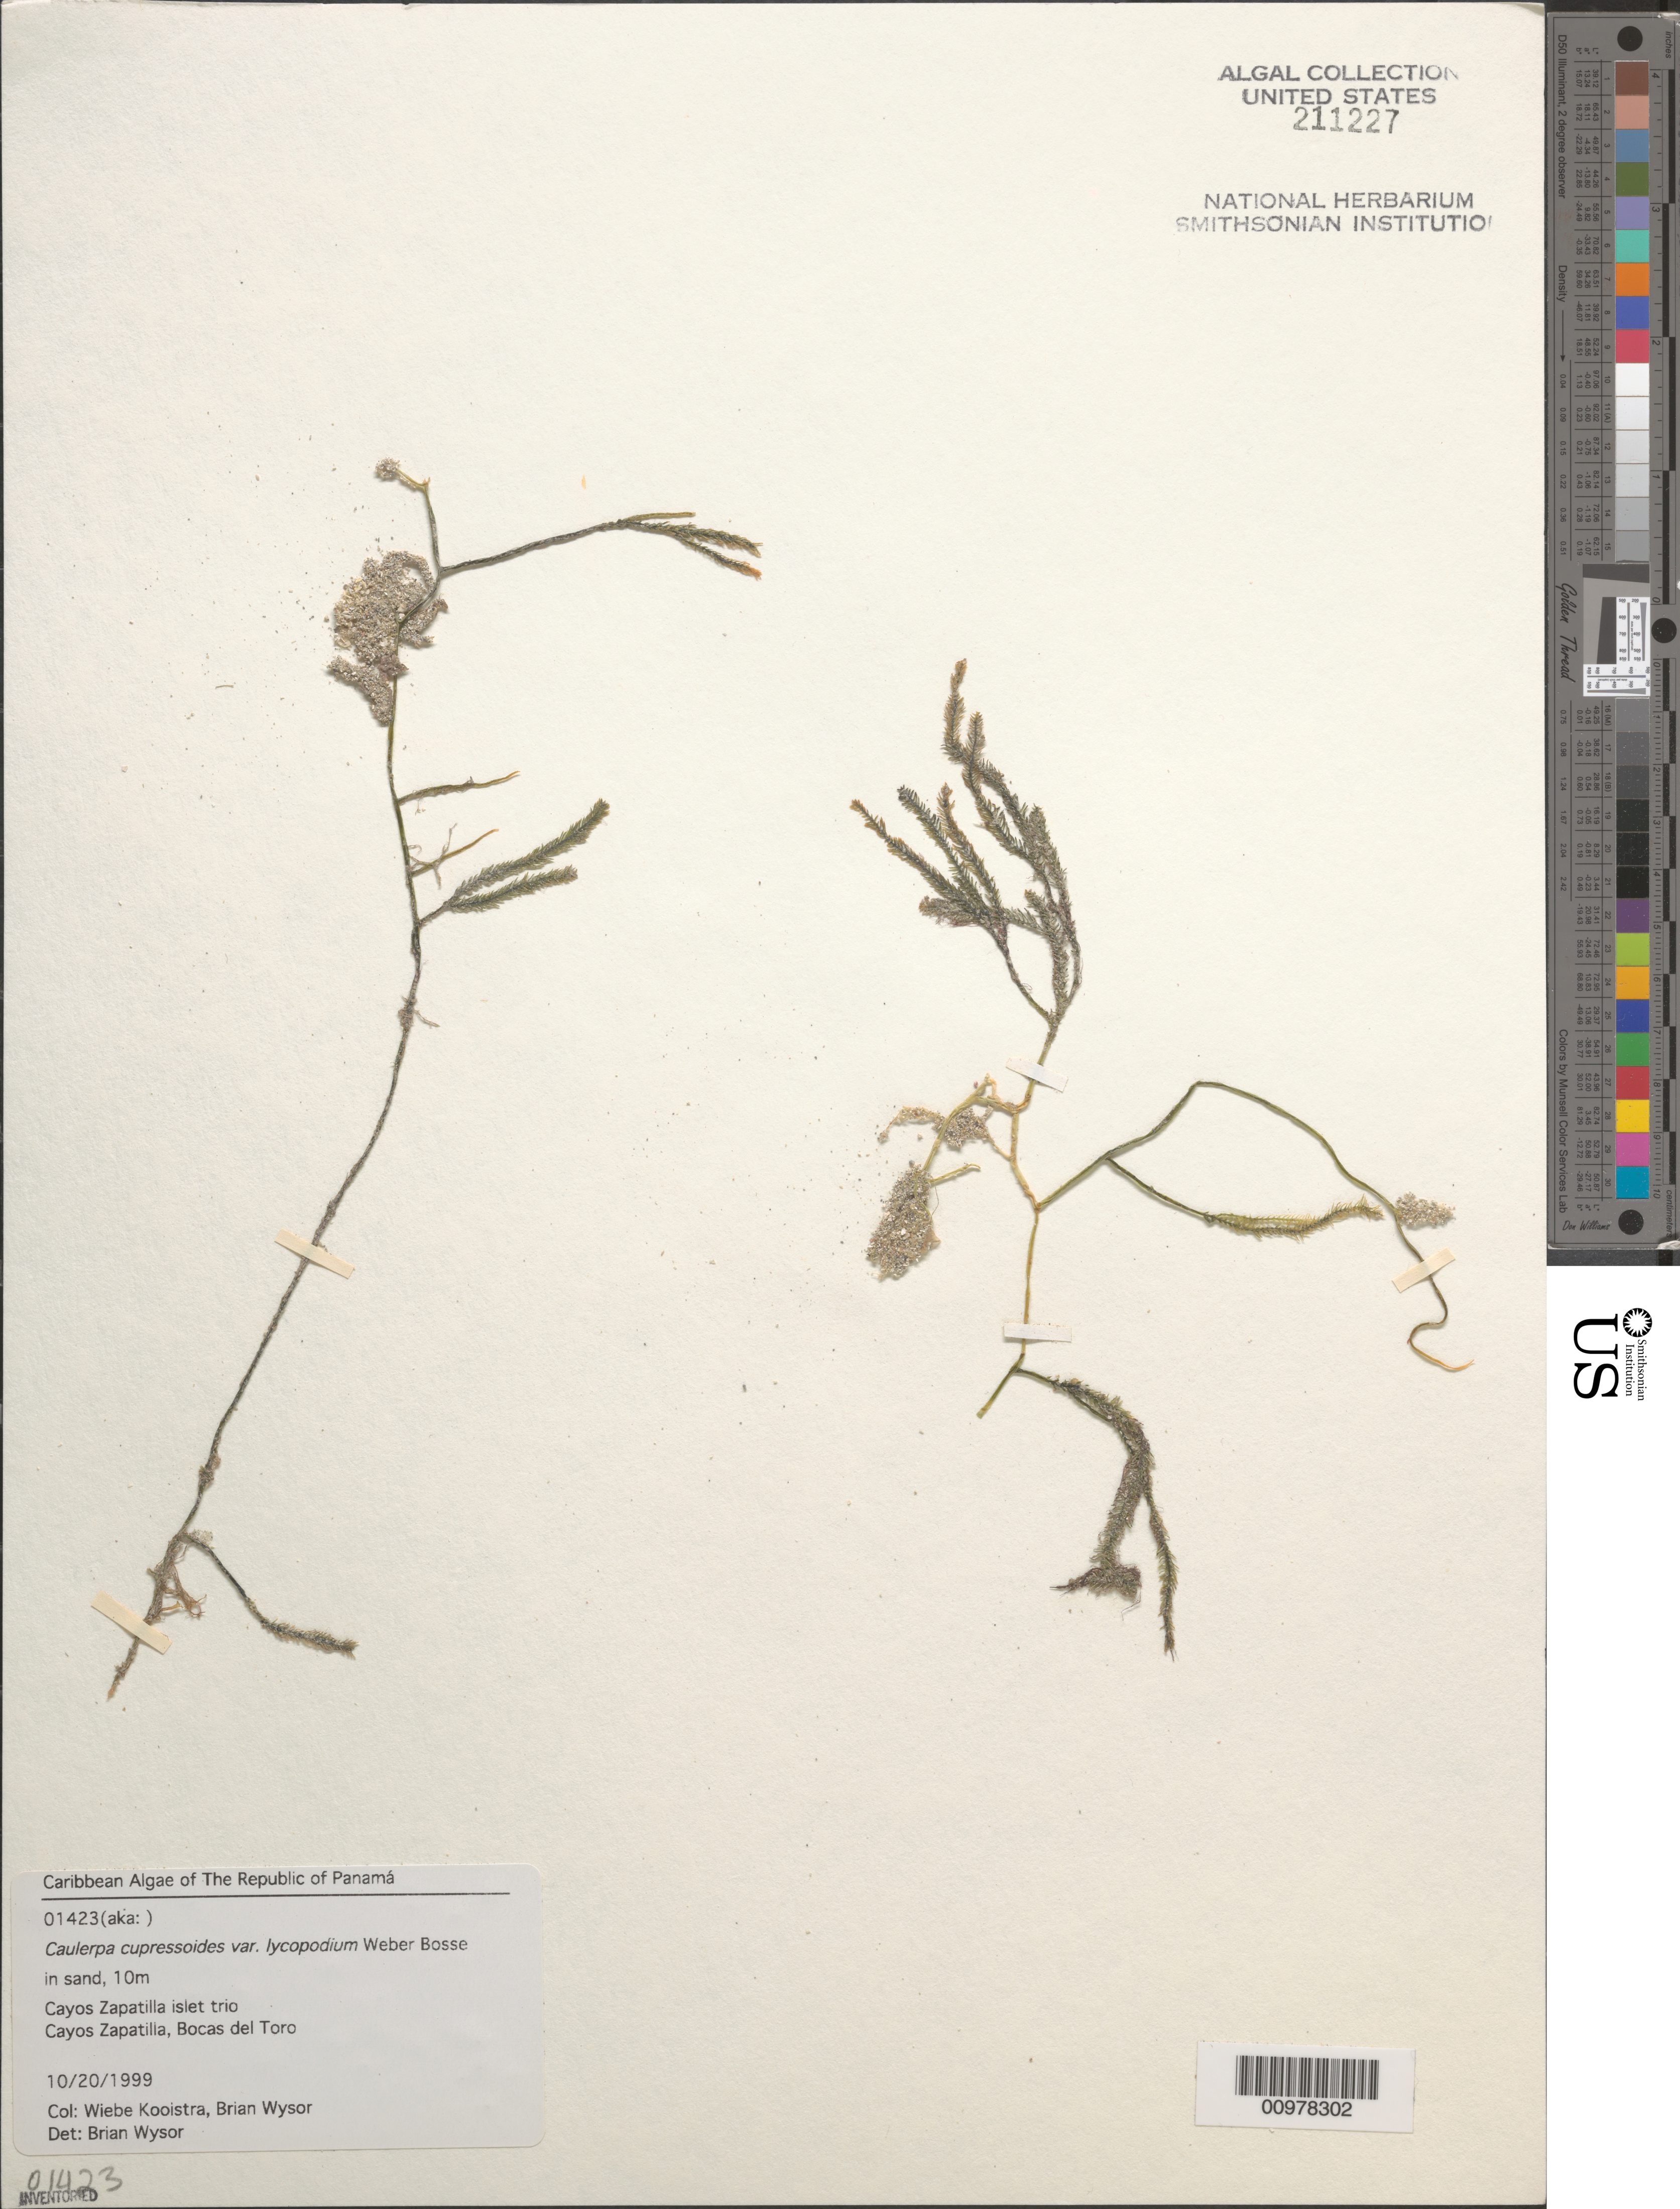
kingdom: Plantae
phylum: Chlorophyta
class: Ulvophyceae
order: Bryopsidales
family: Caulerpaceae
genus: Caulerpa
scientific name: Caulerpa cupressoides var. lycopodium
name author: Weber Bosse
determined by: Wysor, B.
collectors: B. Wysor & W. Kooistra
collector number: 01423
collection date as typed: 20 Oct 1999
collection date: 1999-10-20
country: Panama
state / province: Bocas del Toro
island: Cayos Zapatilla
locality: Islet trio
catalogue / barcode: US 211227